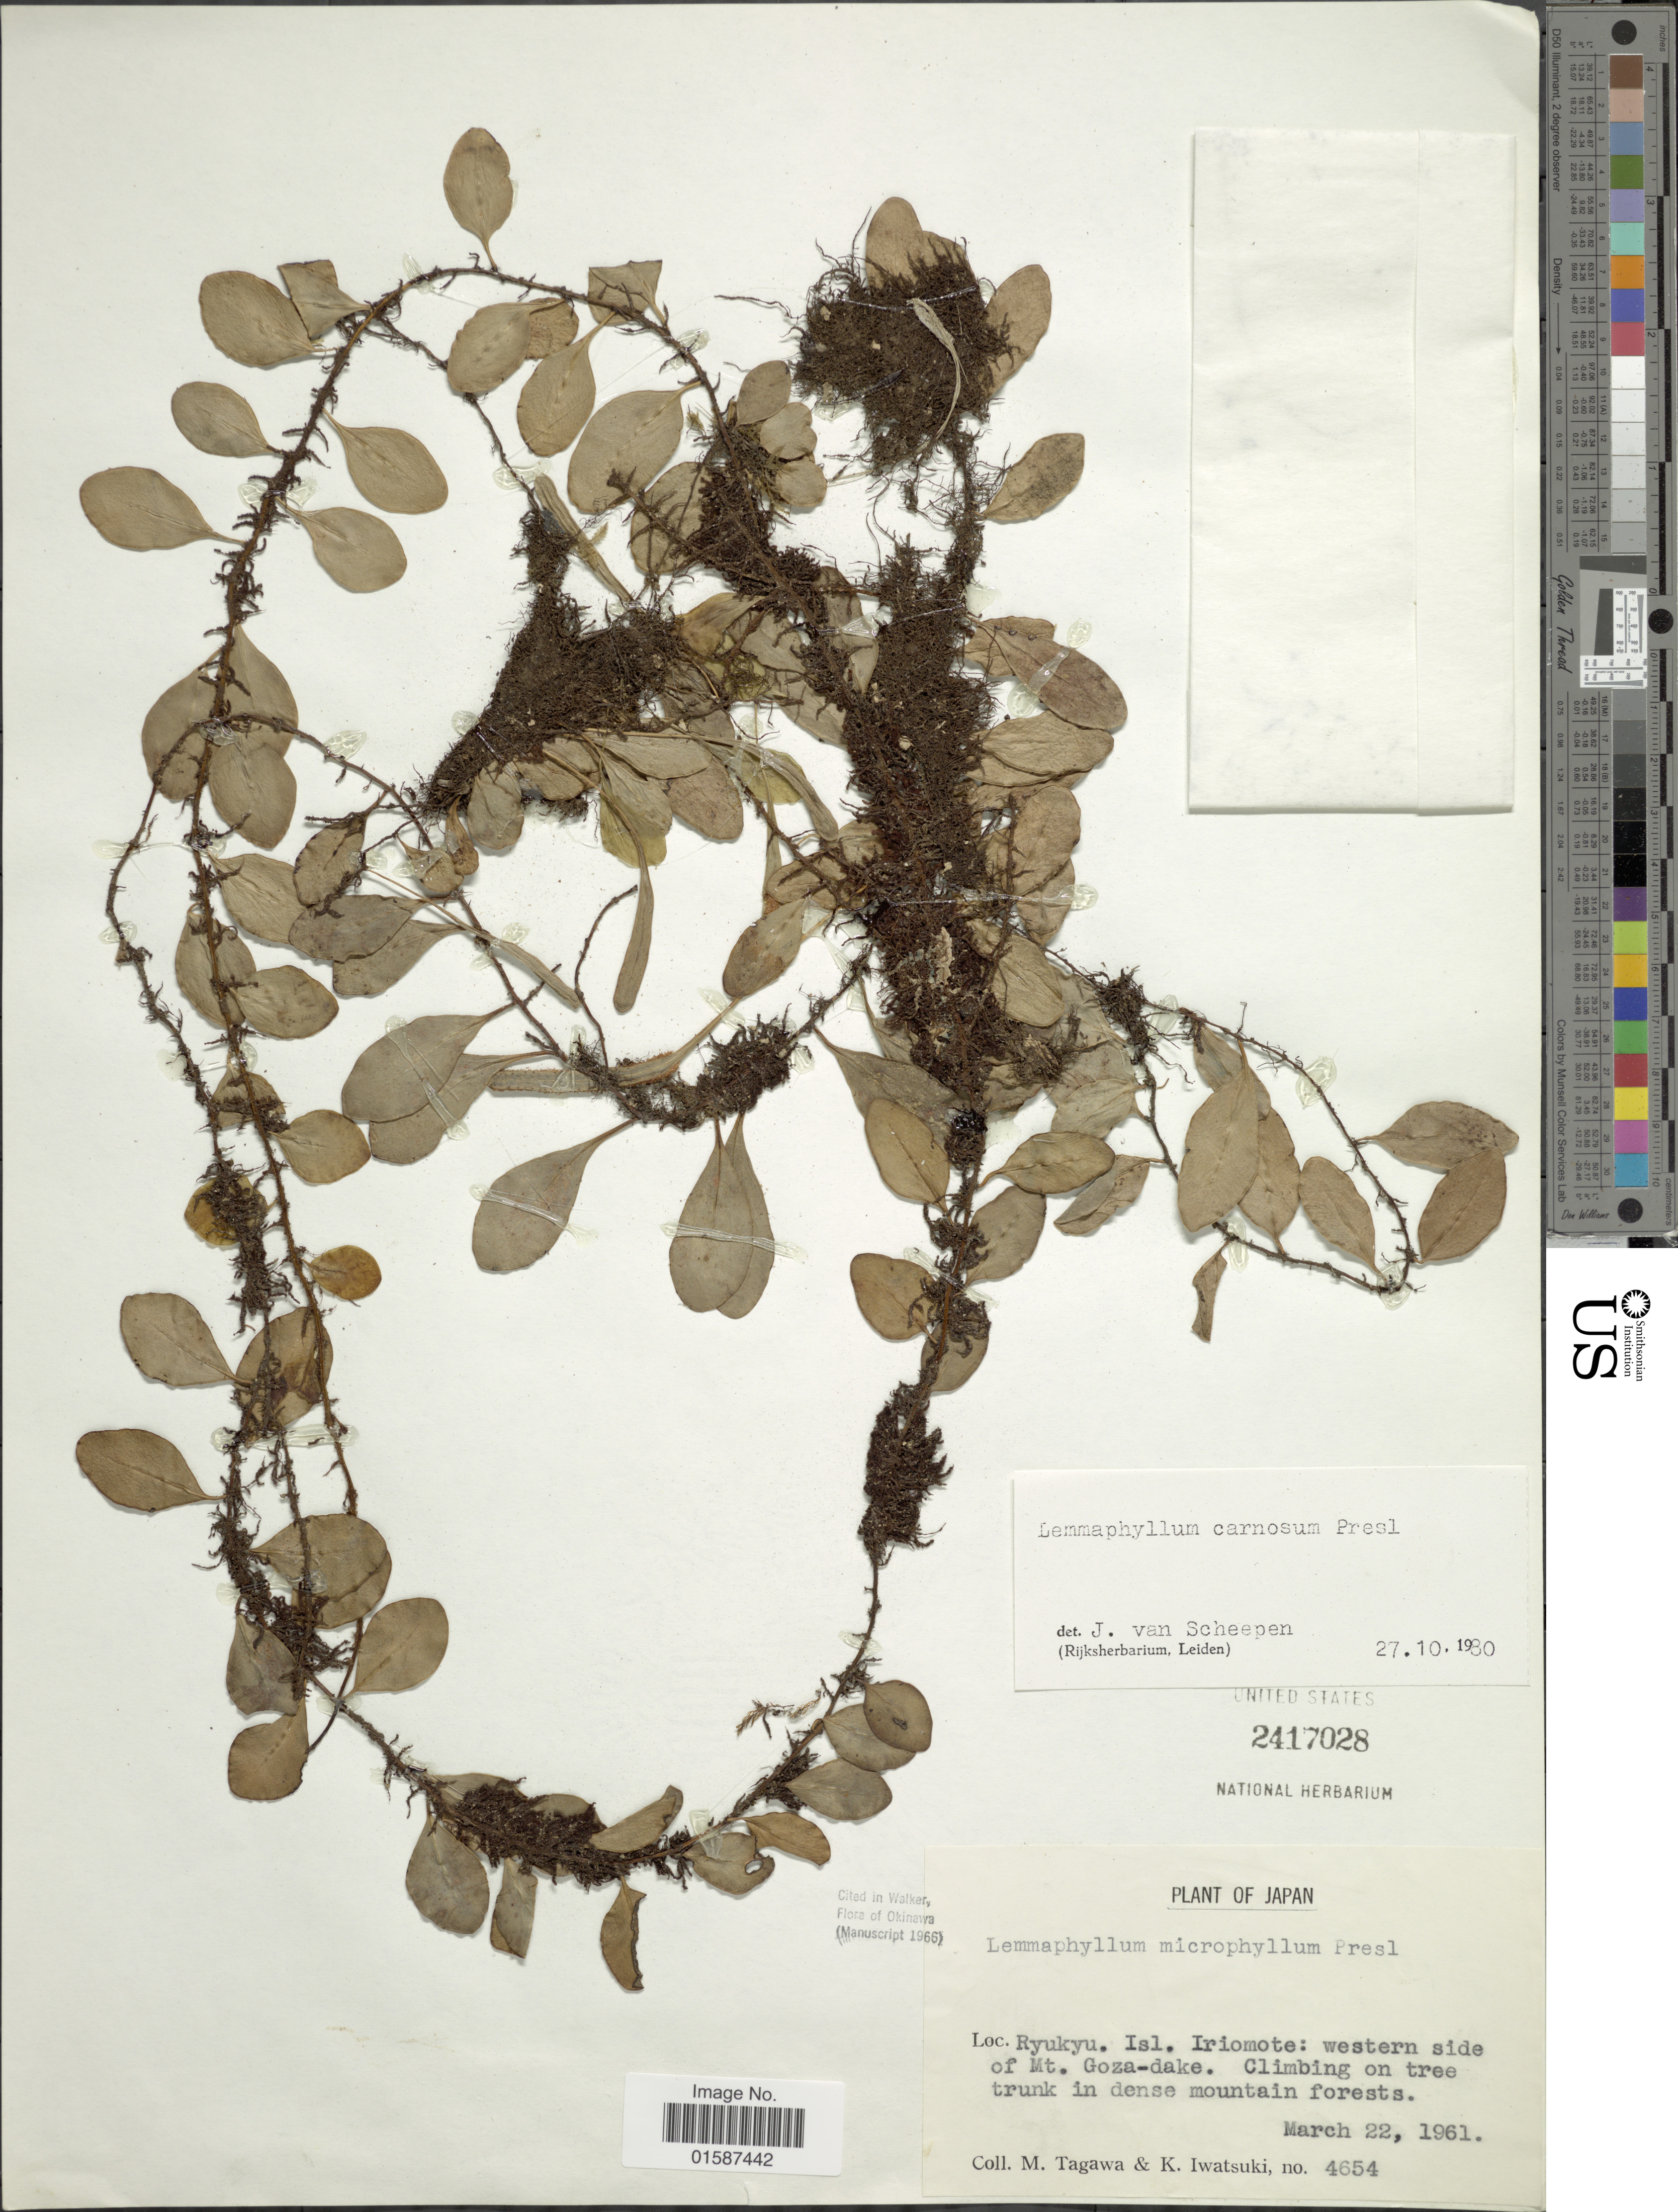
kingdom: Plantae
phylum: Tracheophyta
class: Polypodiopsida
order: Polypodiales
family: Polypodiaceae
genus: Lemmaphyllum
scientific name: Lemmaphyllum carnosum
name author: (J. Sm. ex Hook.) C. Presl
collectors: M. Tagawa & K. Iwatsuki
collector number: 4654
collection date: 1961-03-22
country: Japan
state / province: Okinawa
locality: Ryukyu, Isl. Iriomote: western side of Mt. Goza-dake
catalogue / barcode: US 2417028